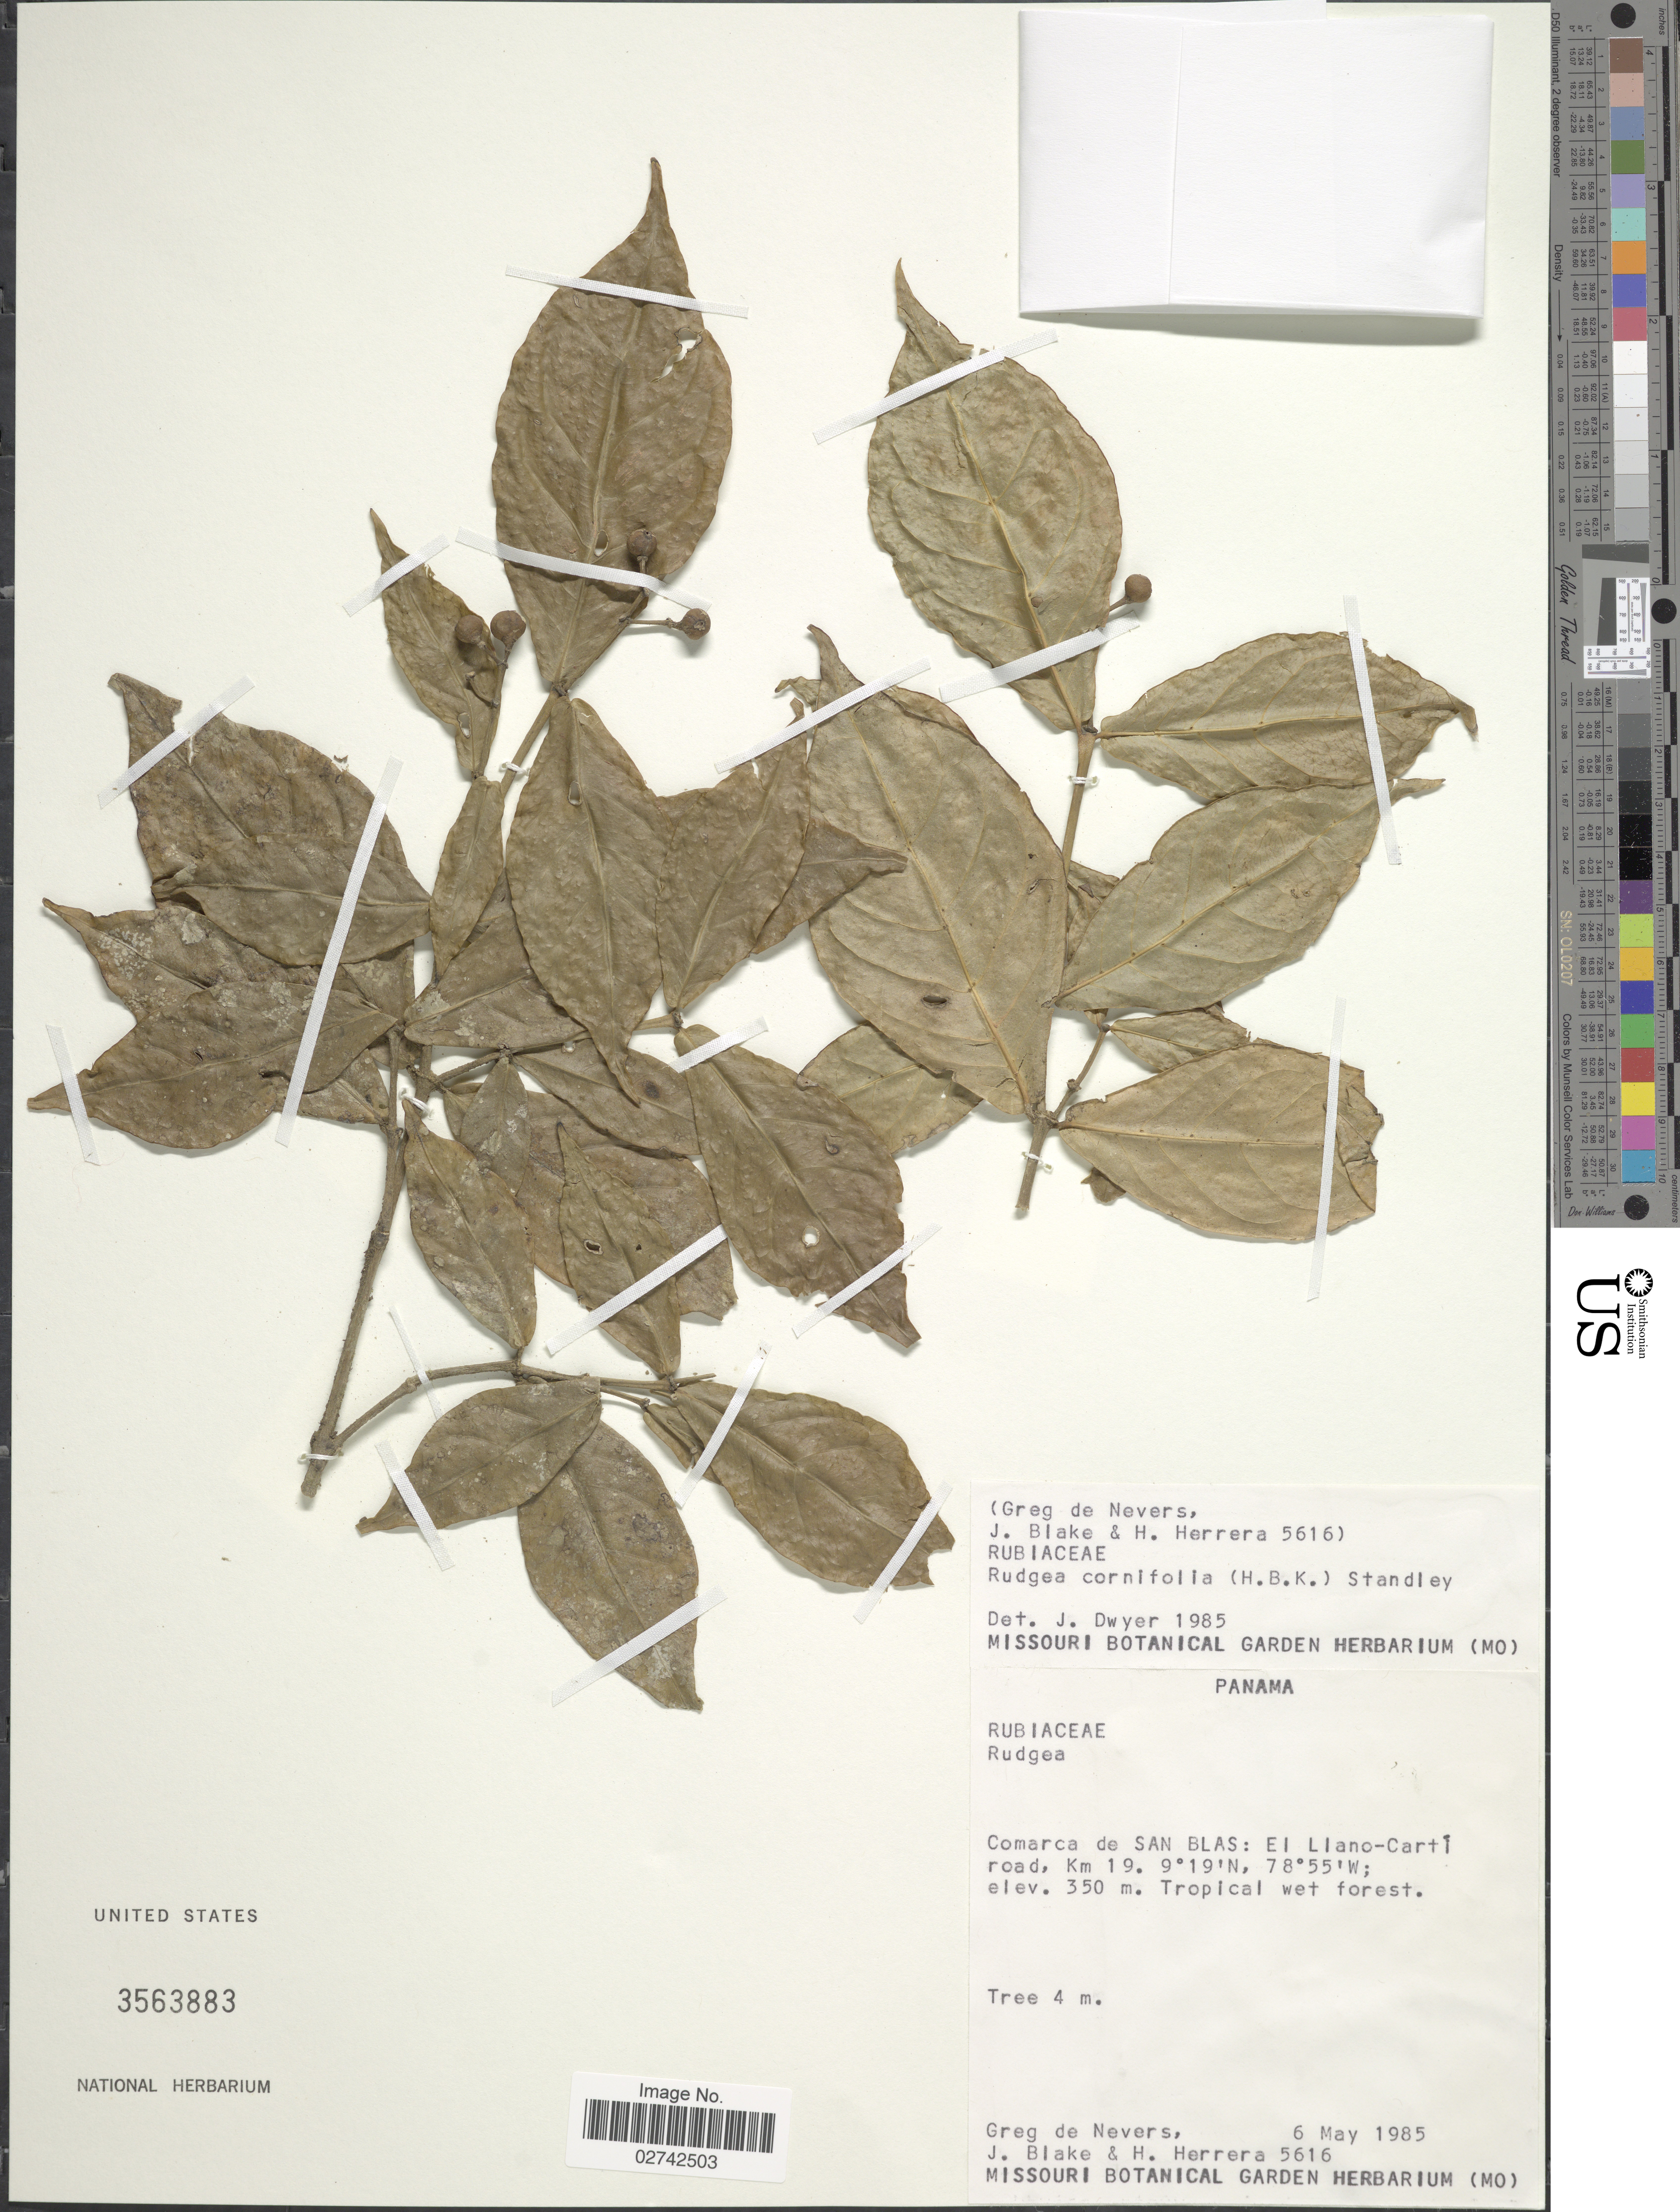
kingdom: Plantae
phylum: Tracheophyta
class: Magnoliopsida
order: Gentianales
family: Rubiaceae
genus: Rudgea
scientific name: Rudgea cornifolia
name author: (Kunth) Standl.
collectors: G. Nevers, J. Blake & H. Herrera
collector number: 5616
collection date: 1985-05-06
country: Panama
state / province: Kuna Yala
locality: Comarca de San Blas: El Llanco-Carti road, Km 19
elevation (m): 350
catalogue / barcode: US 3563883